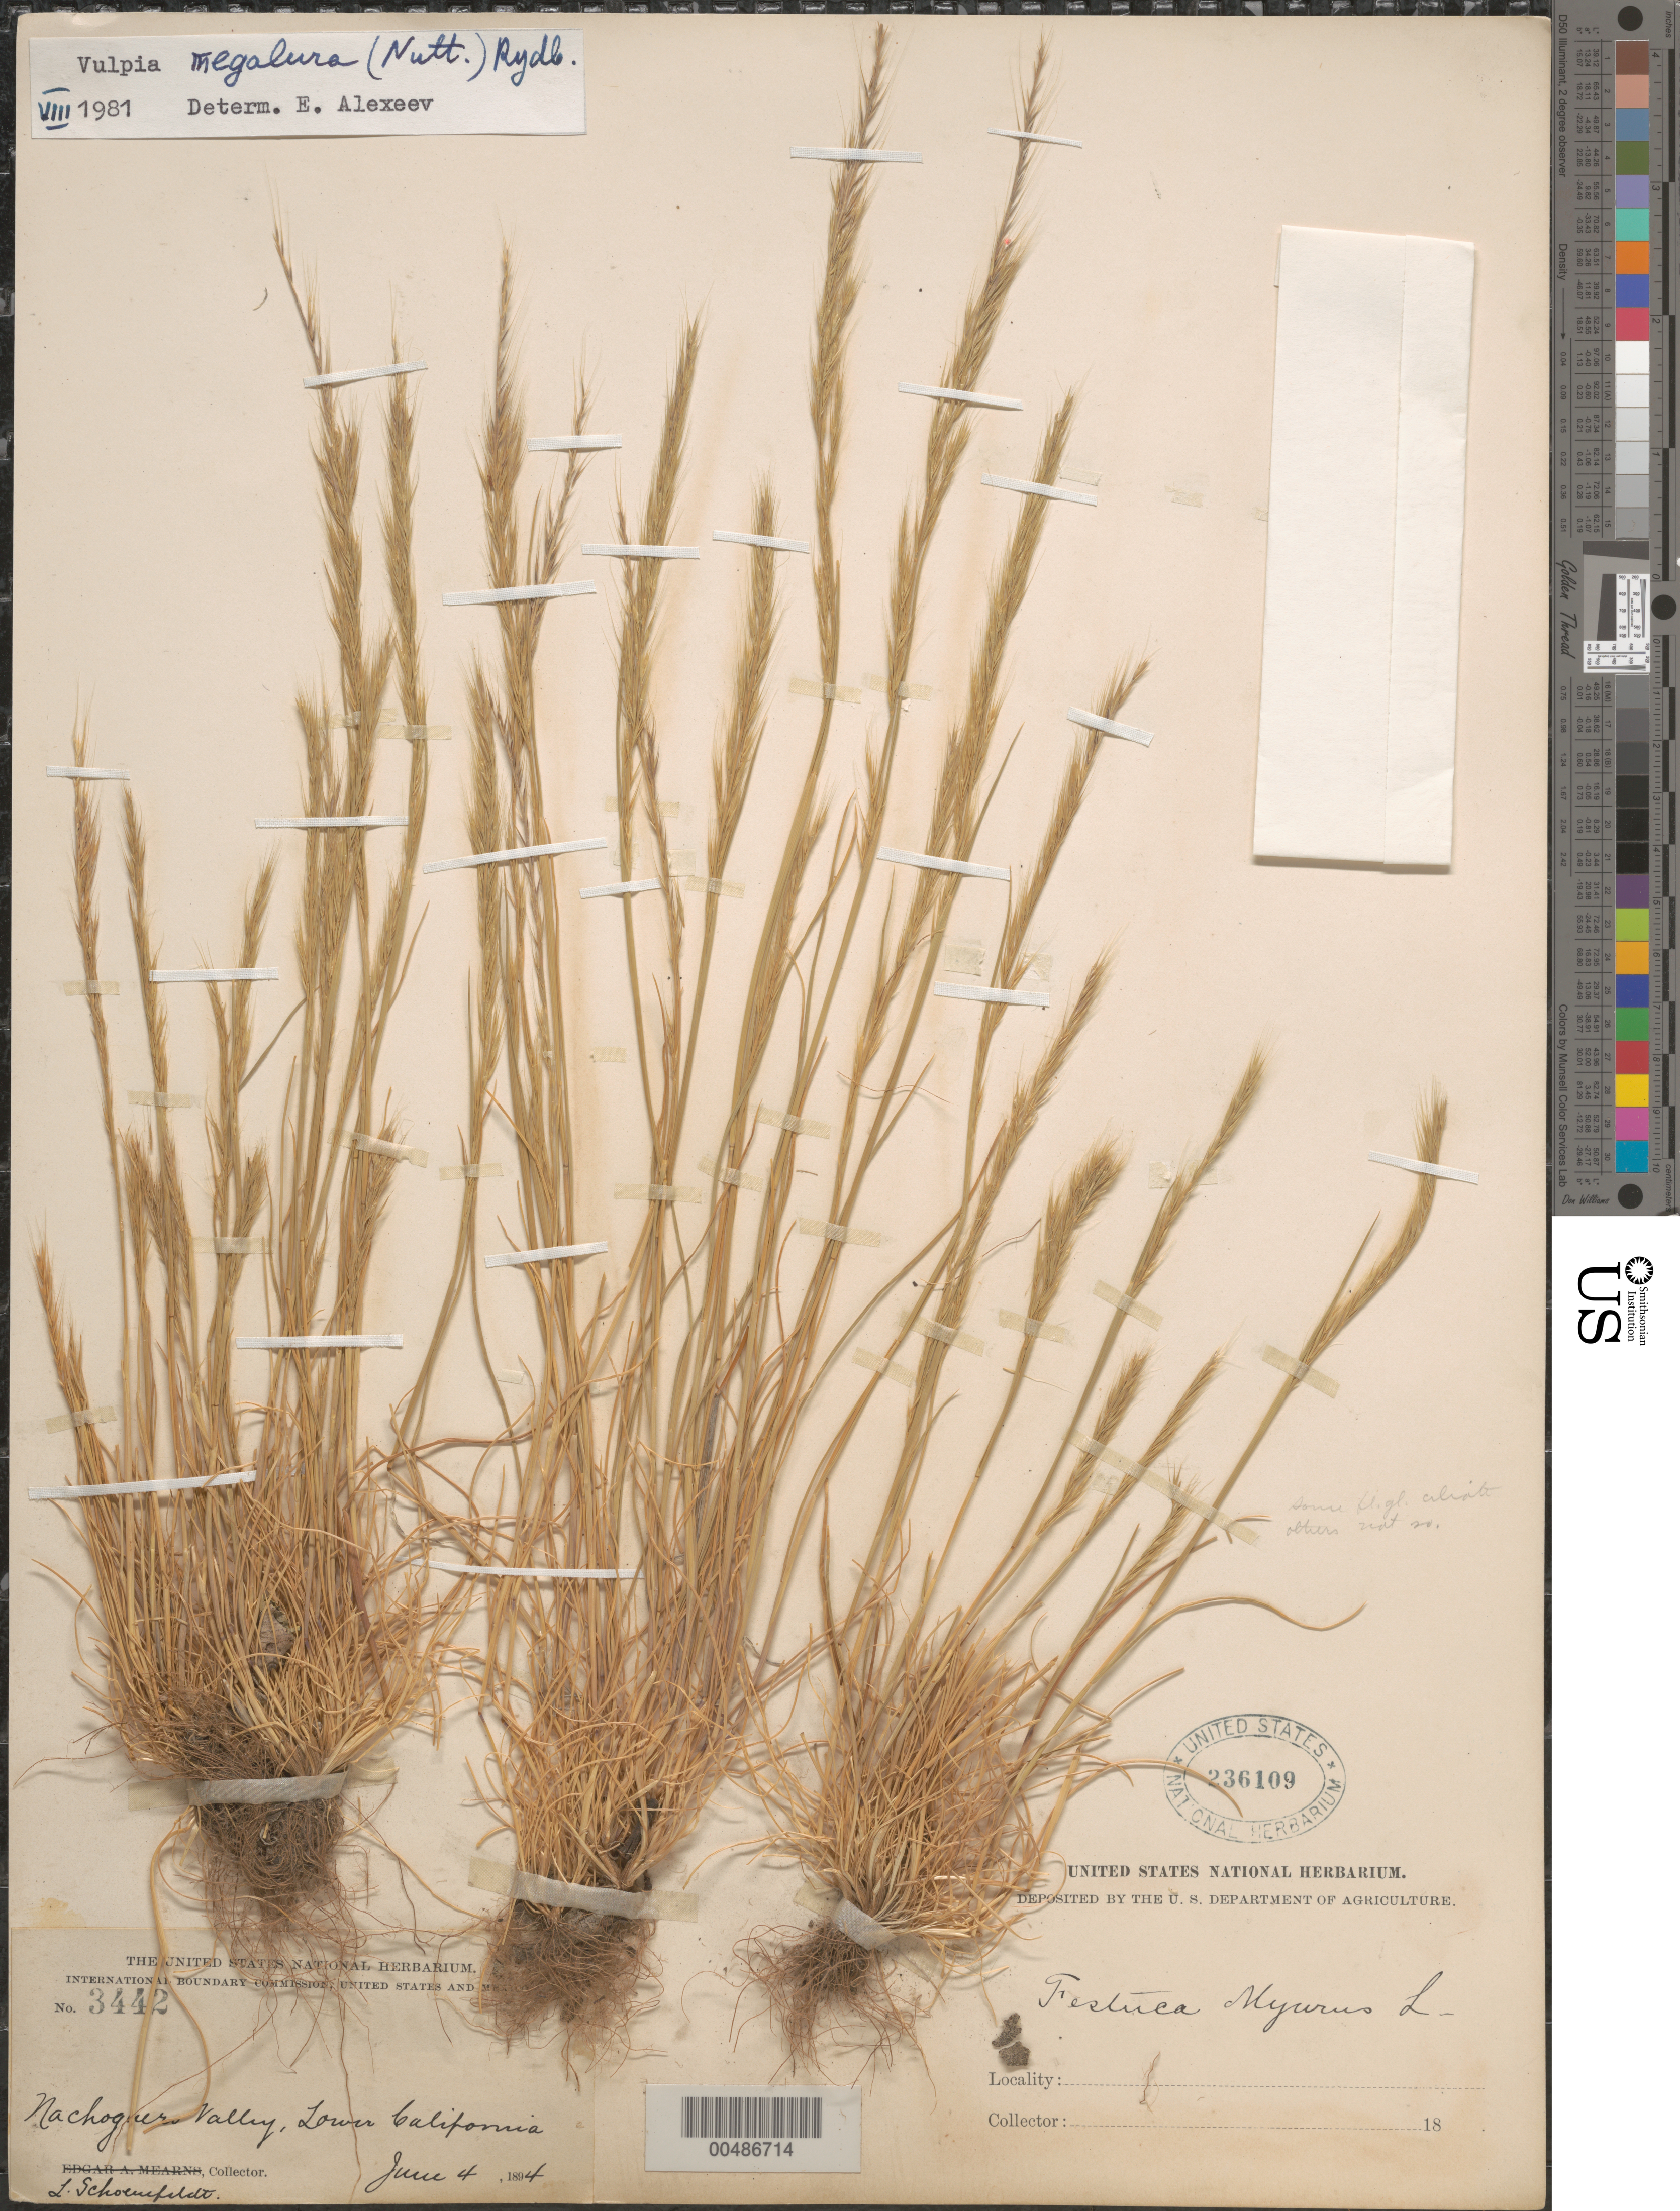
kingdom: Plantae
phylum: Tracheophyta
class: Liliopsida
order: Poales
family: Poaceae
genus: Festuca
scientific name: Festuca megalura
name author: Nutt.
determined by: Alexeev, E. B.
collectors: L. Schoenefeldt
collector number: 3442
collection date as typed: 4 Jun 1894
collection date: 1894-06-04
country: Mexico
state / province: Baja California Norte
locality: Nachoguero Valley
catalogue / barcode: US 236109